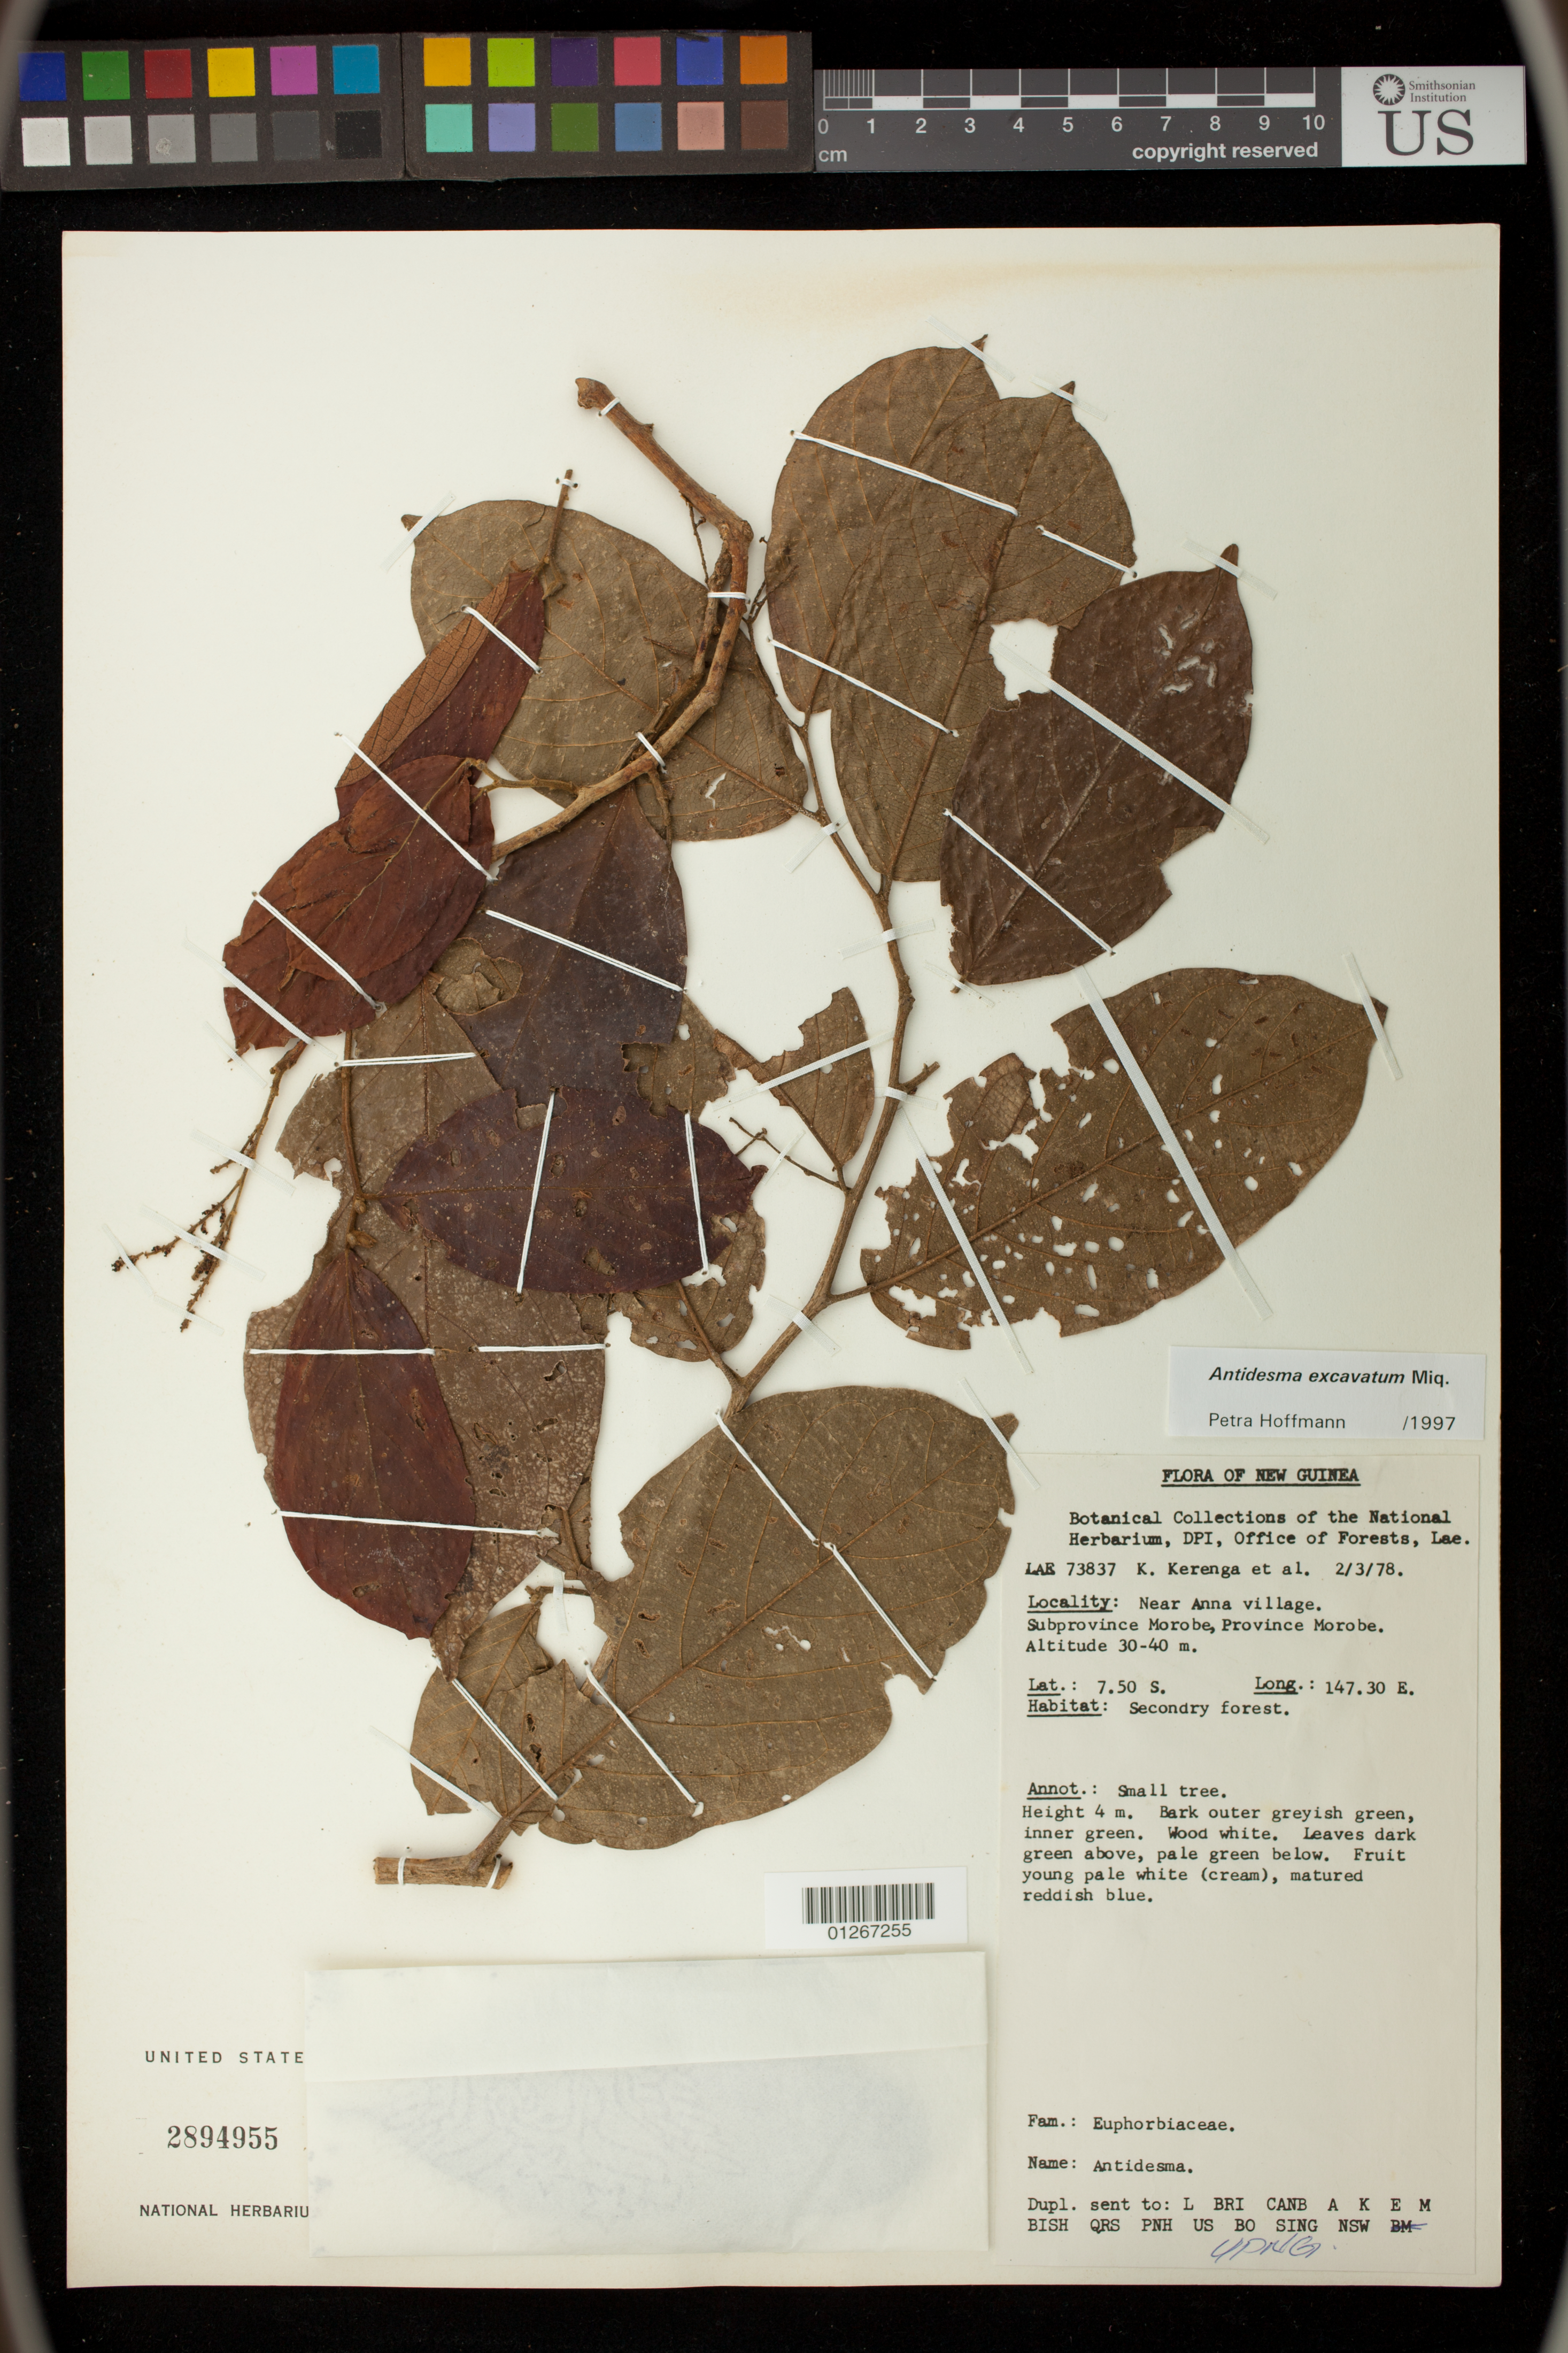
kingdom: Plantae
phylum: Tracheophyta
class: Magnoliopsida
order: Malpighiales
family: Phyllanthaceae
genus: Antidesma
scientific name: Antidesma excavatum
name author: Miq.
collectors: K. Kerenga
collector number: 73837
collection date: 1978-02-03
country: Papua New Guinea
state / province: Morobe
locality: Near Anna village.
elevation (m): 30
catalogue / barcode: US 2894955